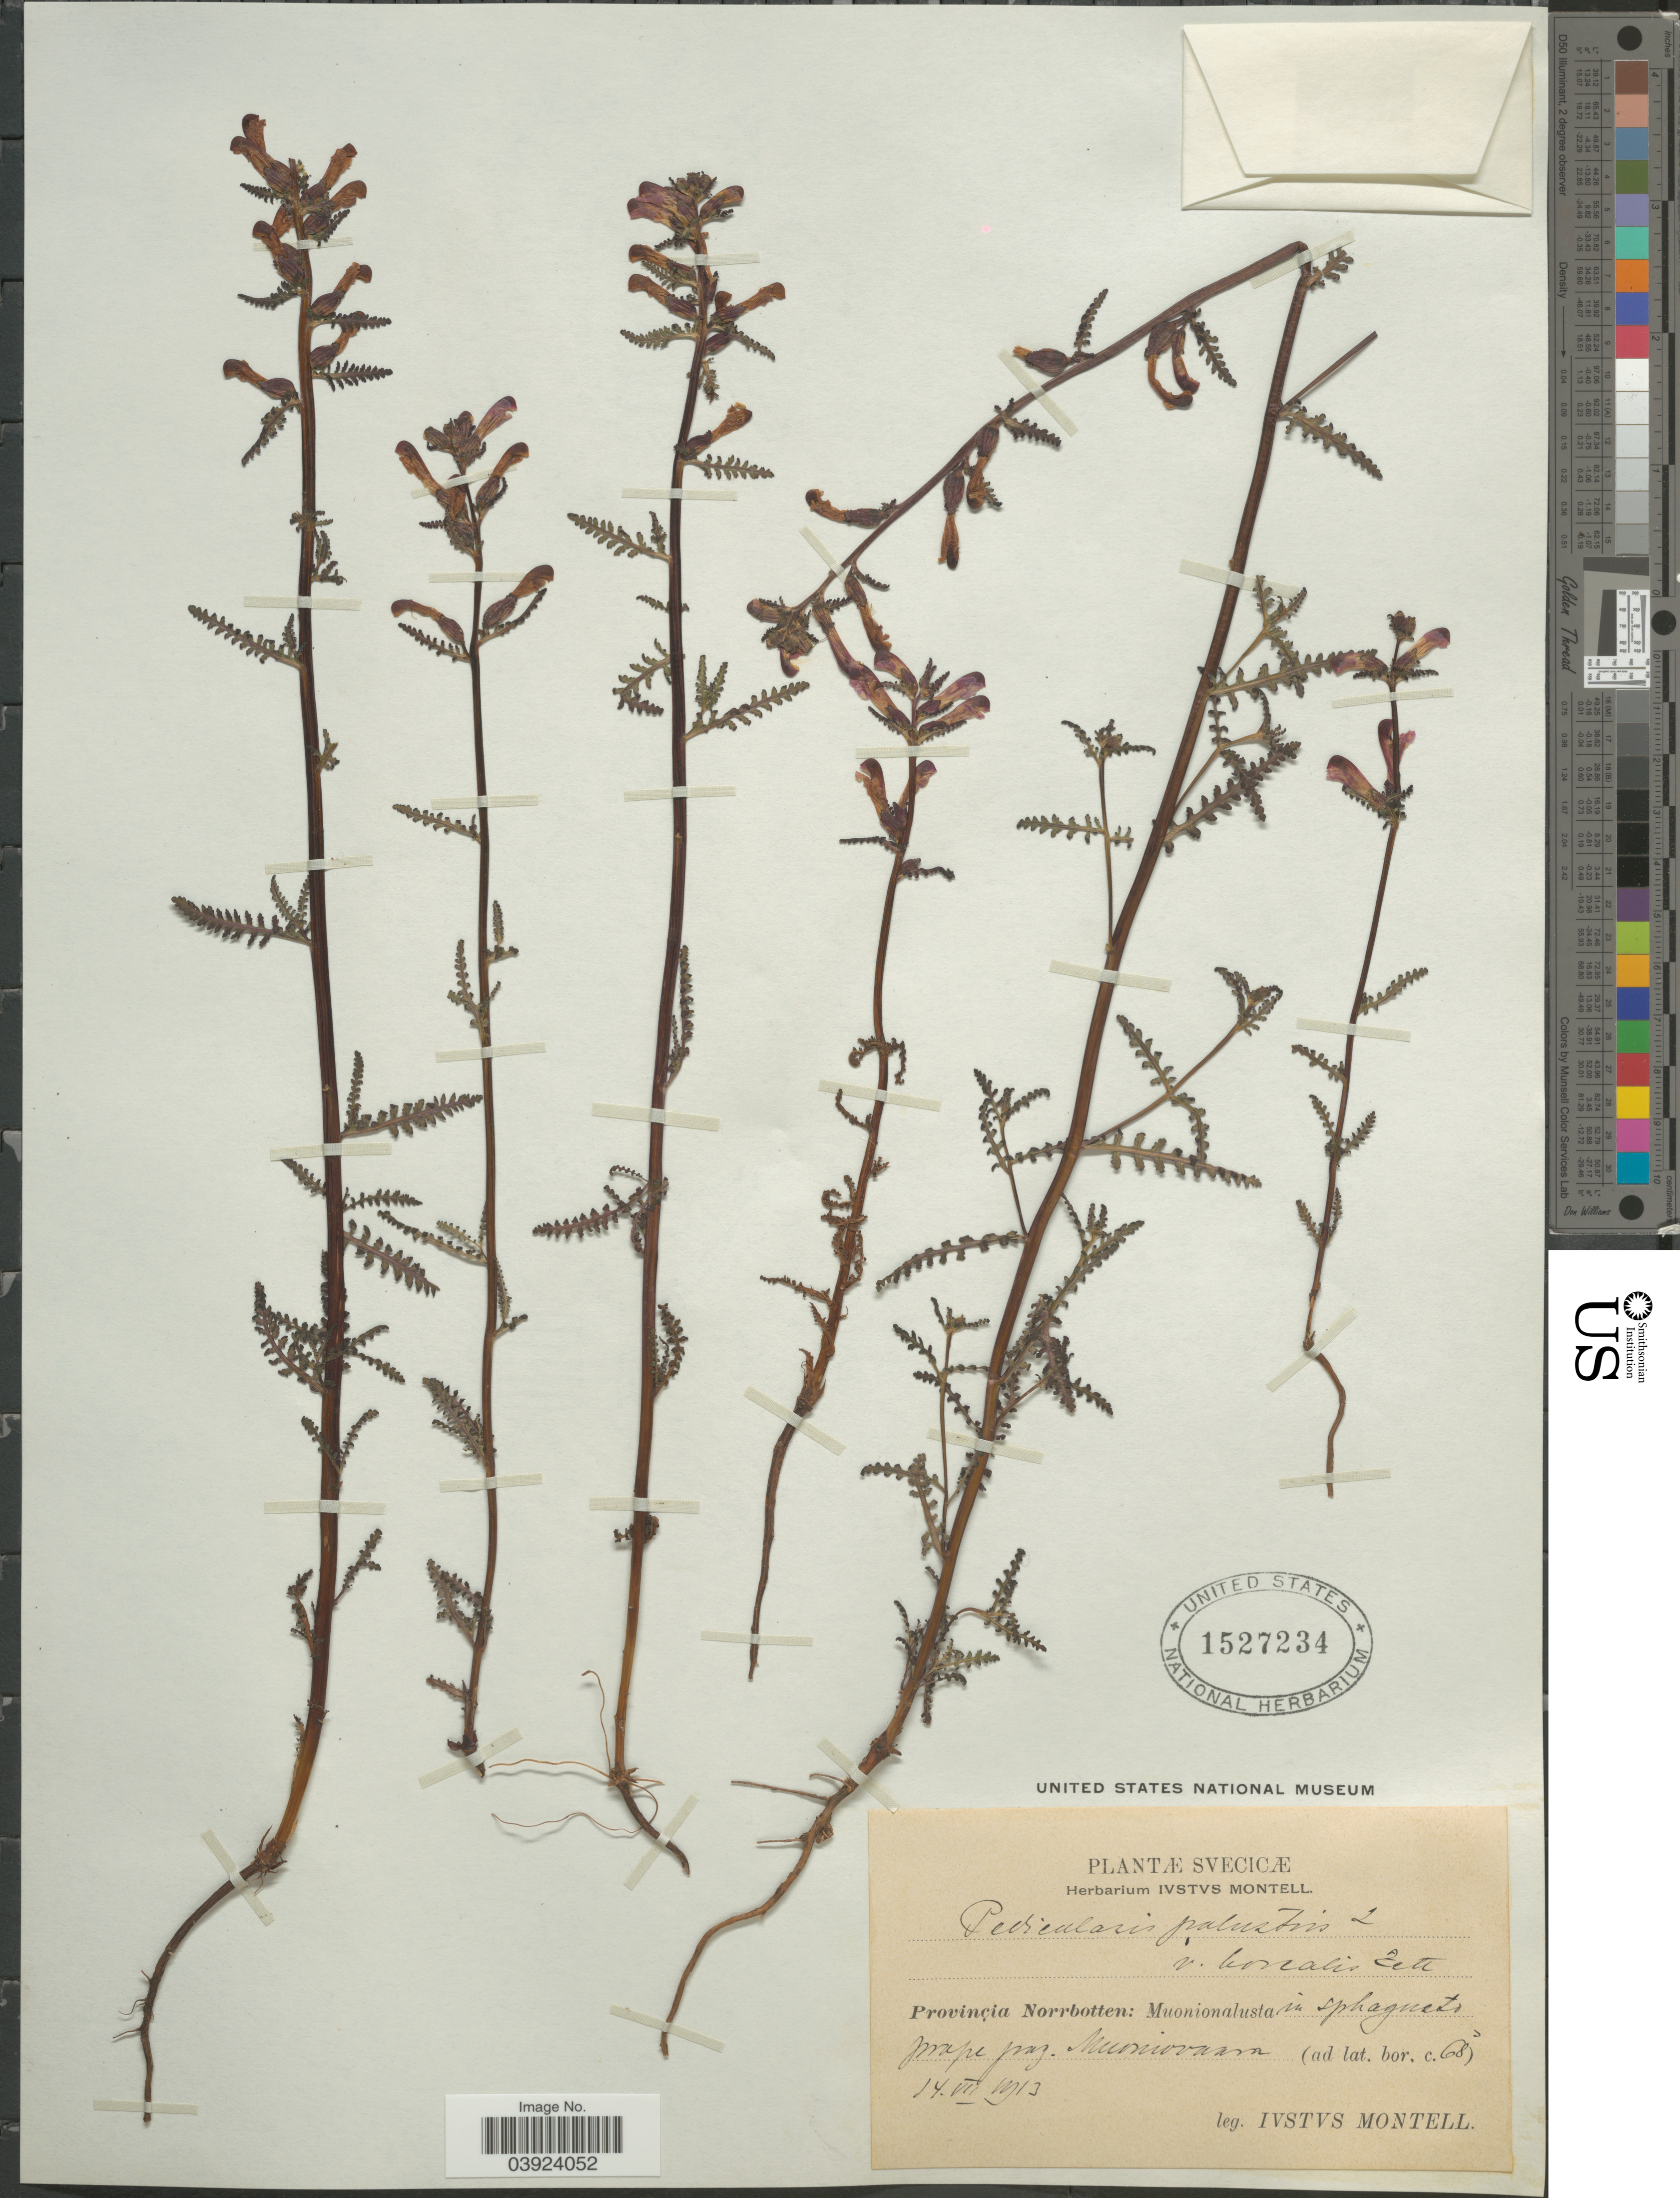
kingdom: Plantae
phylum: Tracheophyta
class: Magnoliopsida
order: Lamiales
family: Orobanchaceae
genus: Pedicularis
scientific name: Pedicularis palustris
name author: L.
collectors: I. Montell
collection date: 1913-07-14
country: Sweden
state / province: Norrbotten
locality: Svecicæ. Provincia Norrbotten: Muonionalusta in sphagusto prope pag. Muoniovaara.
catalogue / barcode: US 1527234